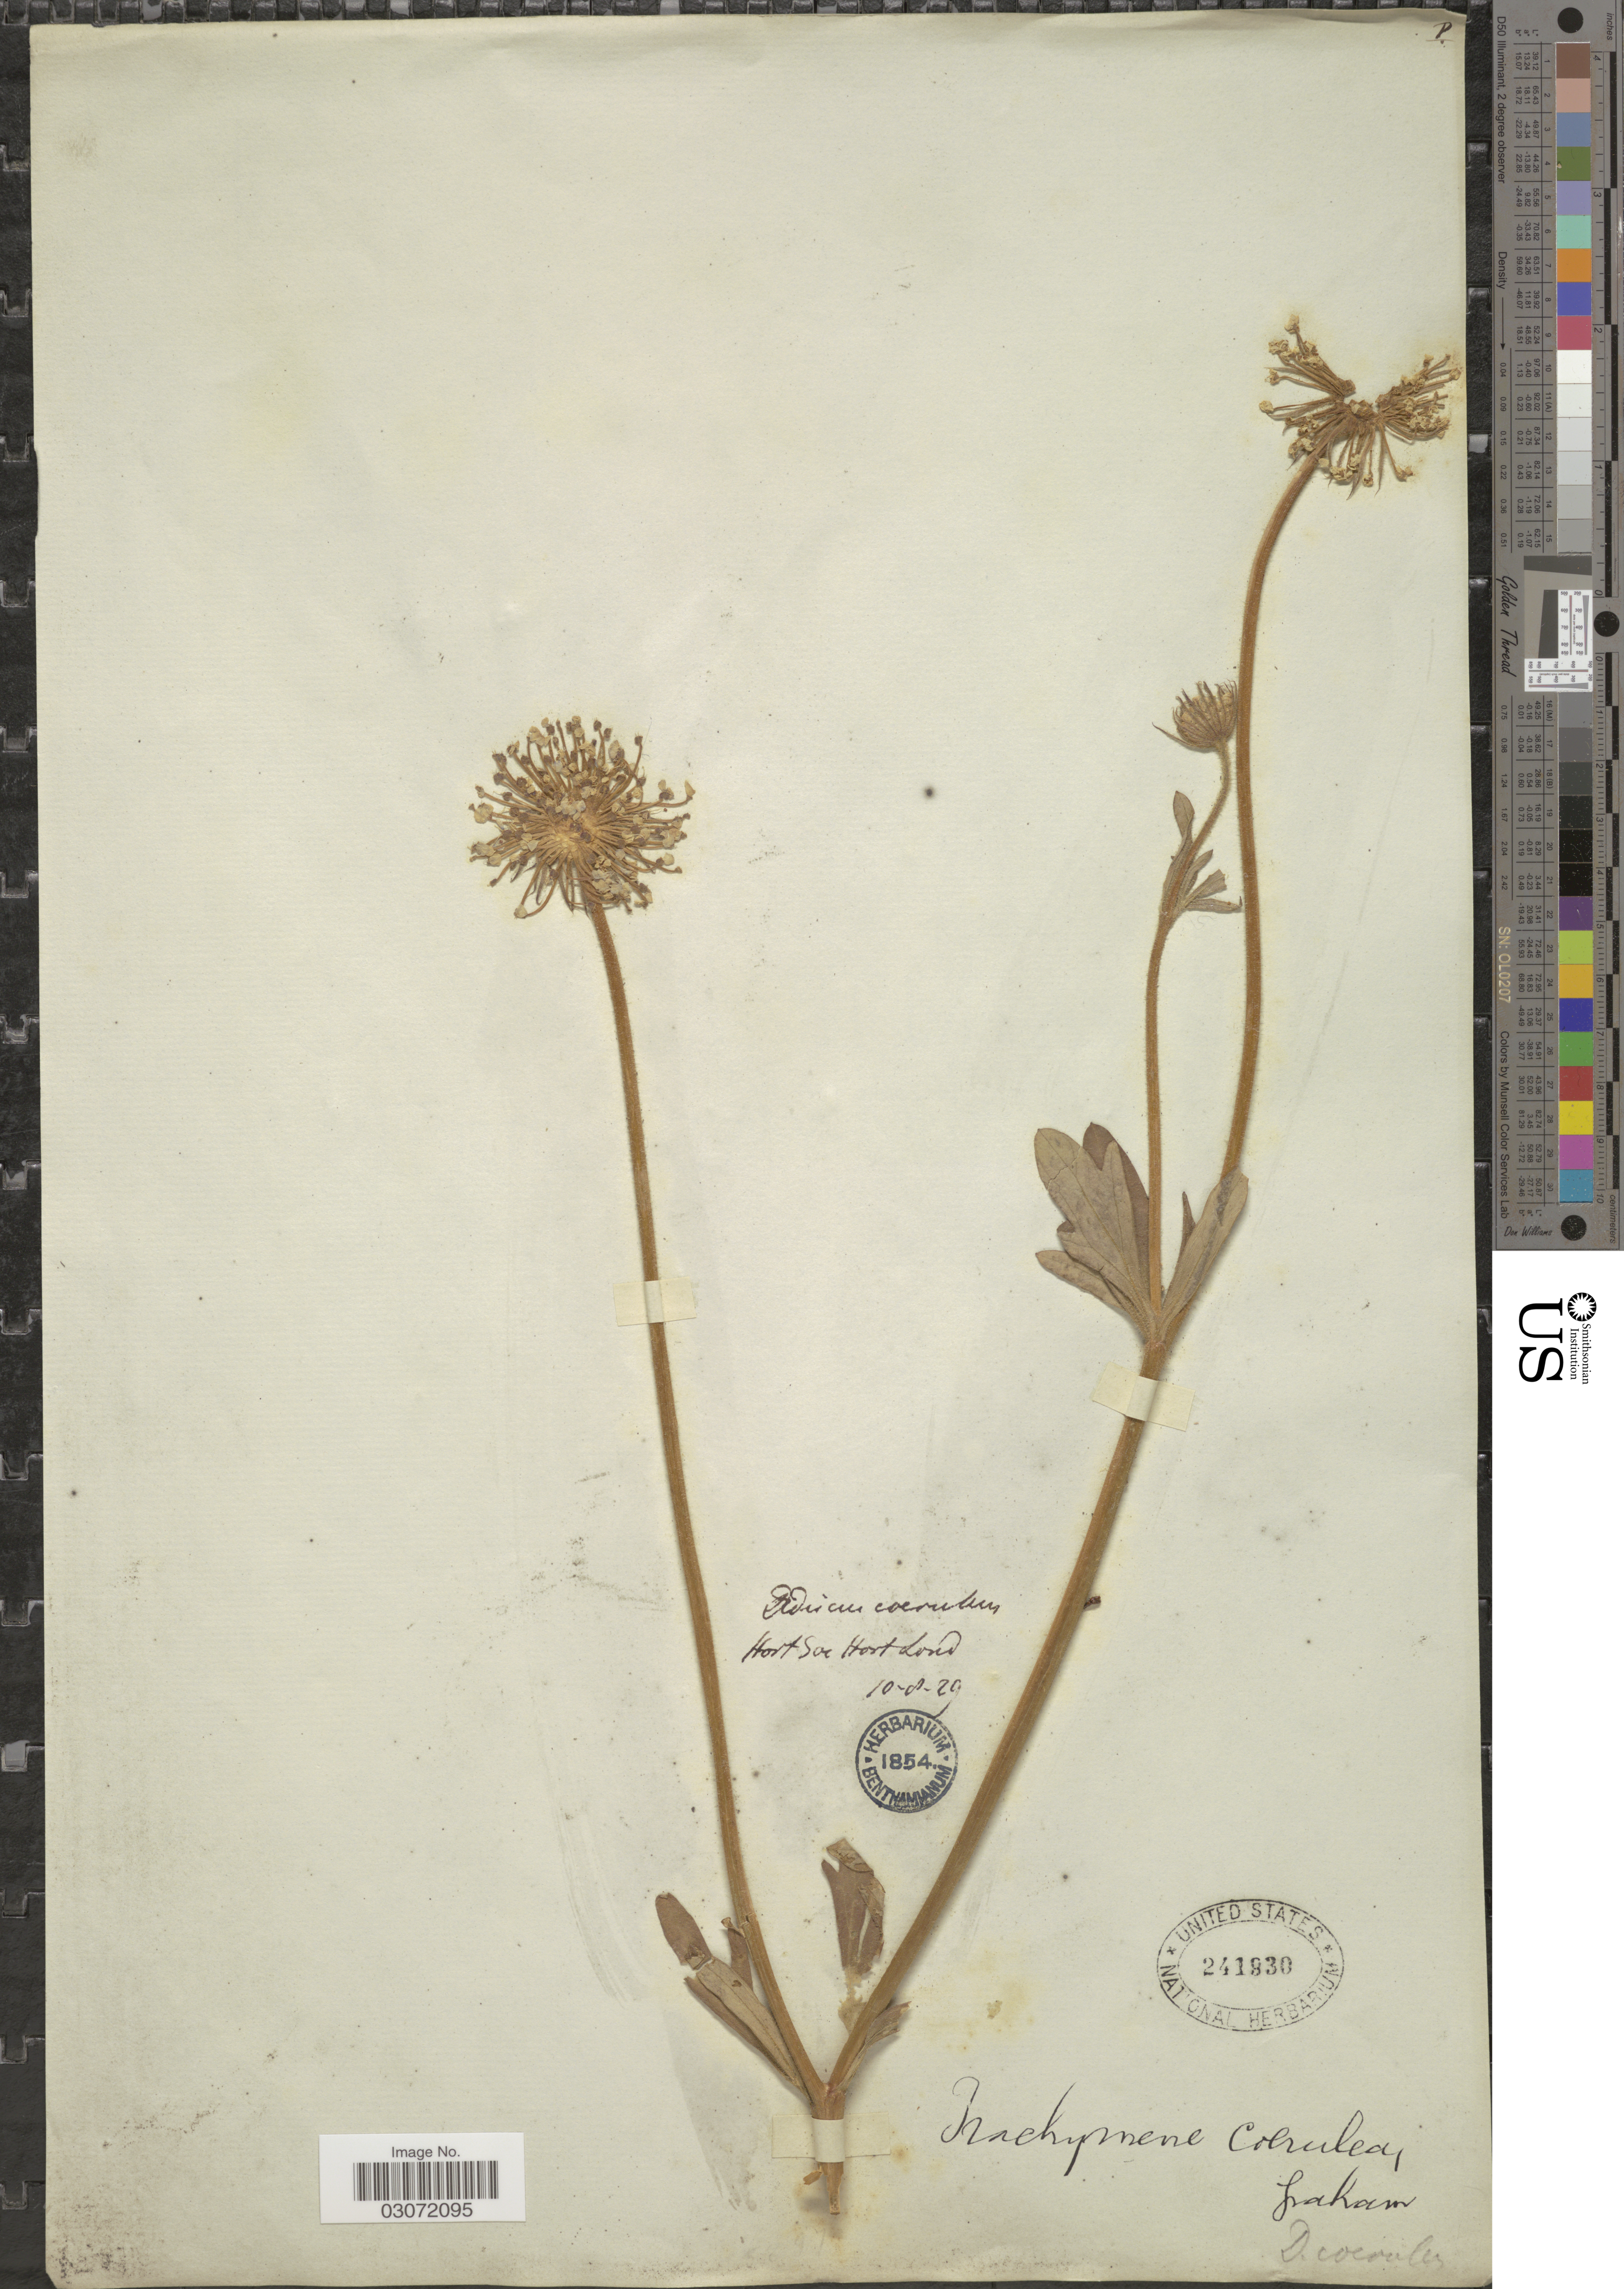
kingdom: Plantae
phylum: Tracheophyta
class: Magnoliopsida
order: Apiales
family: Araliaceae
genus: Trachymene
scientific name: Trachymene coerulea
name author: Graham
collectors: Ex herb. Benthamianum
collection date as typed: Transcribed d/m/y: 10/8/29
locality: Hort Soc Hort Lond [unsure placement]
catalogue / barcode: US 241930